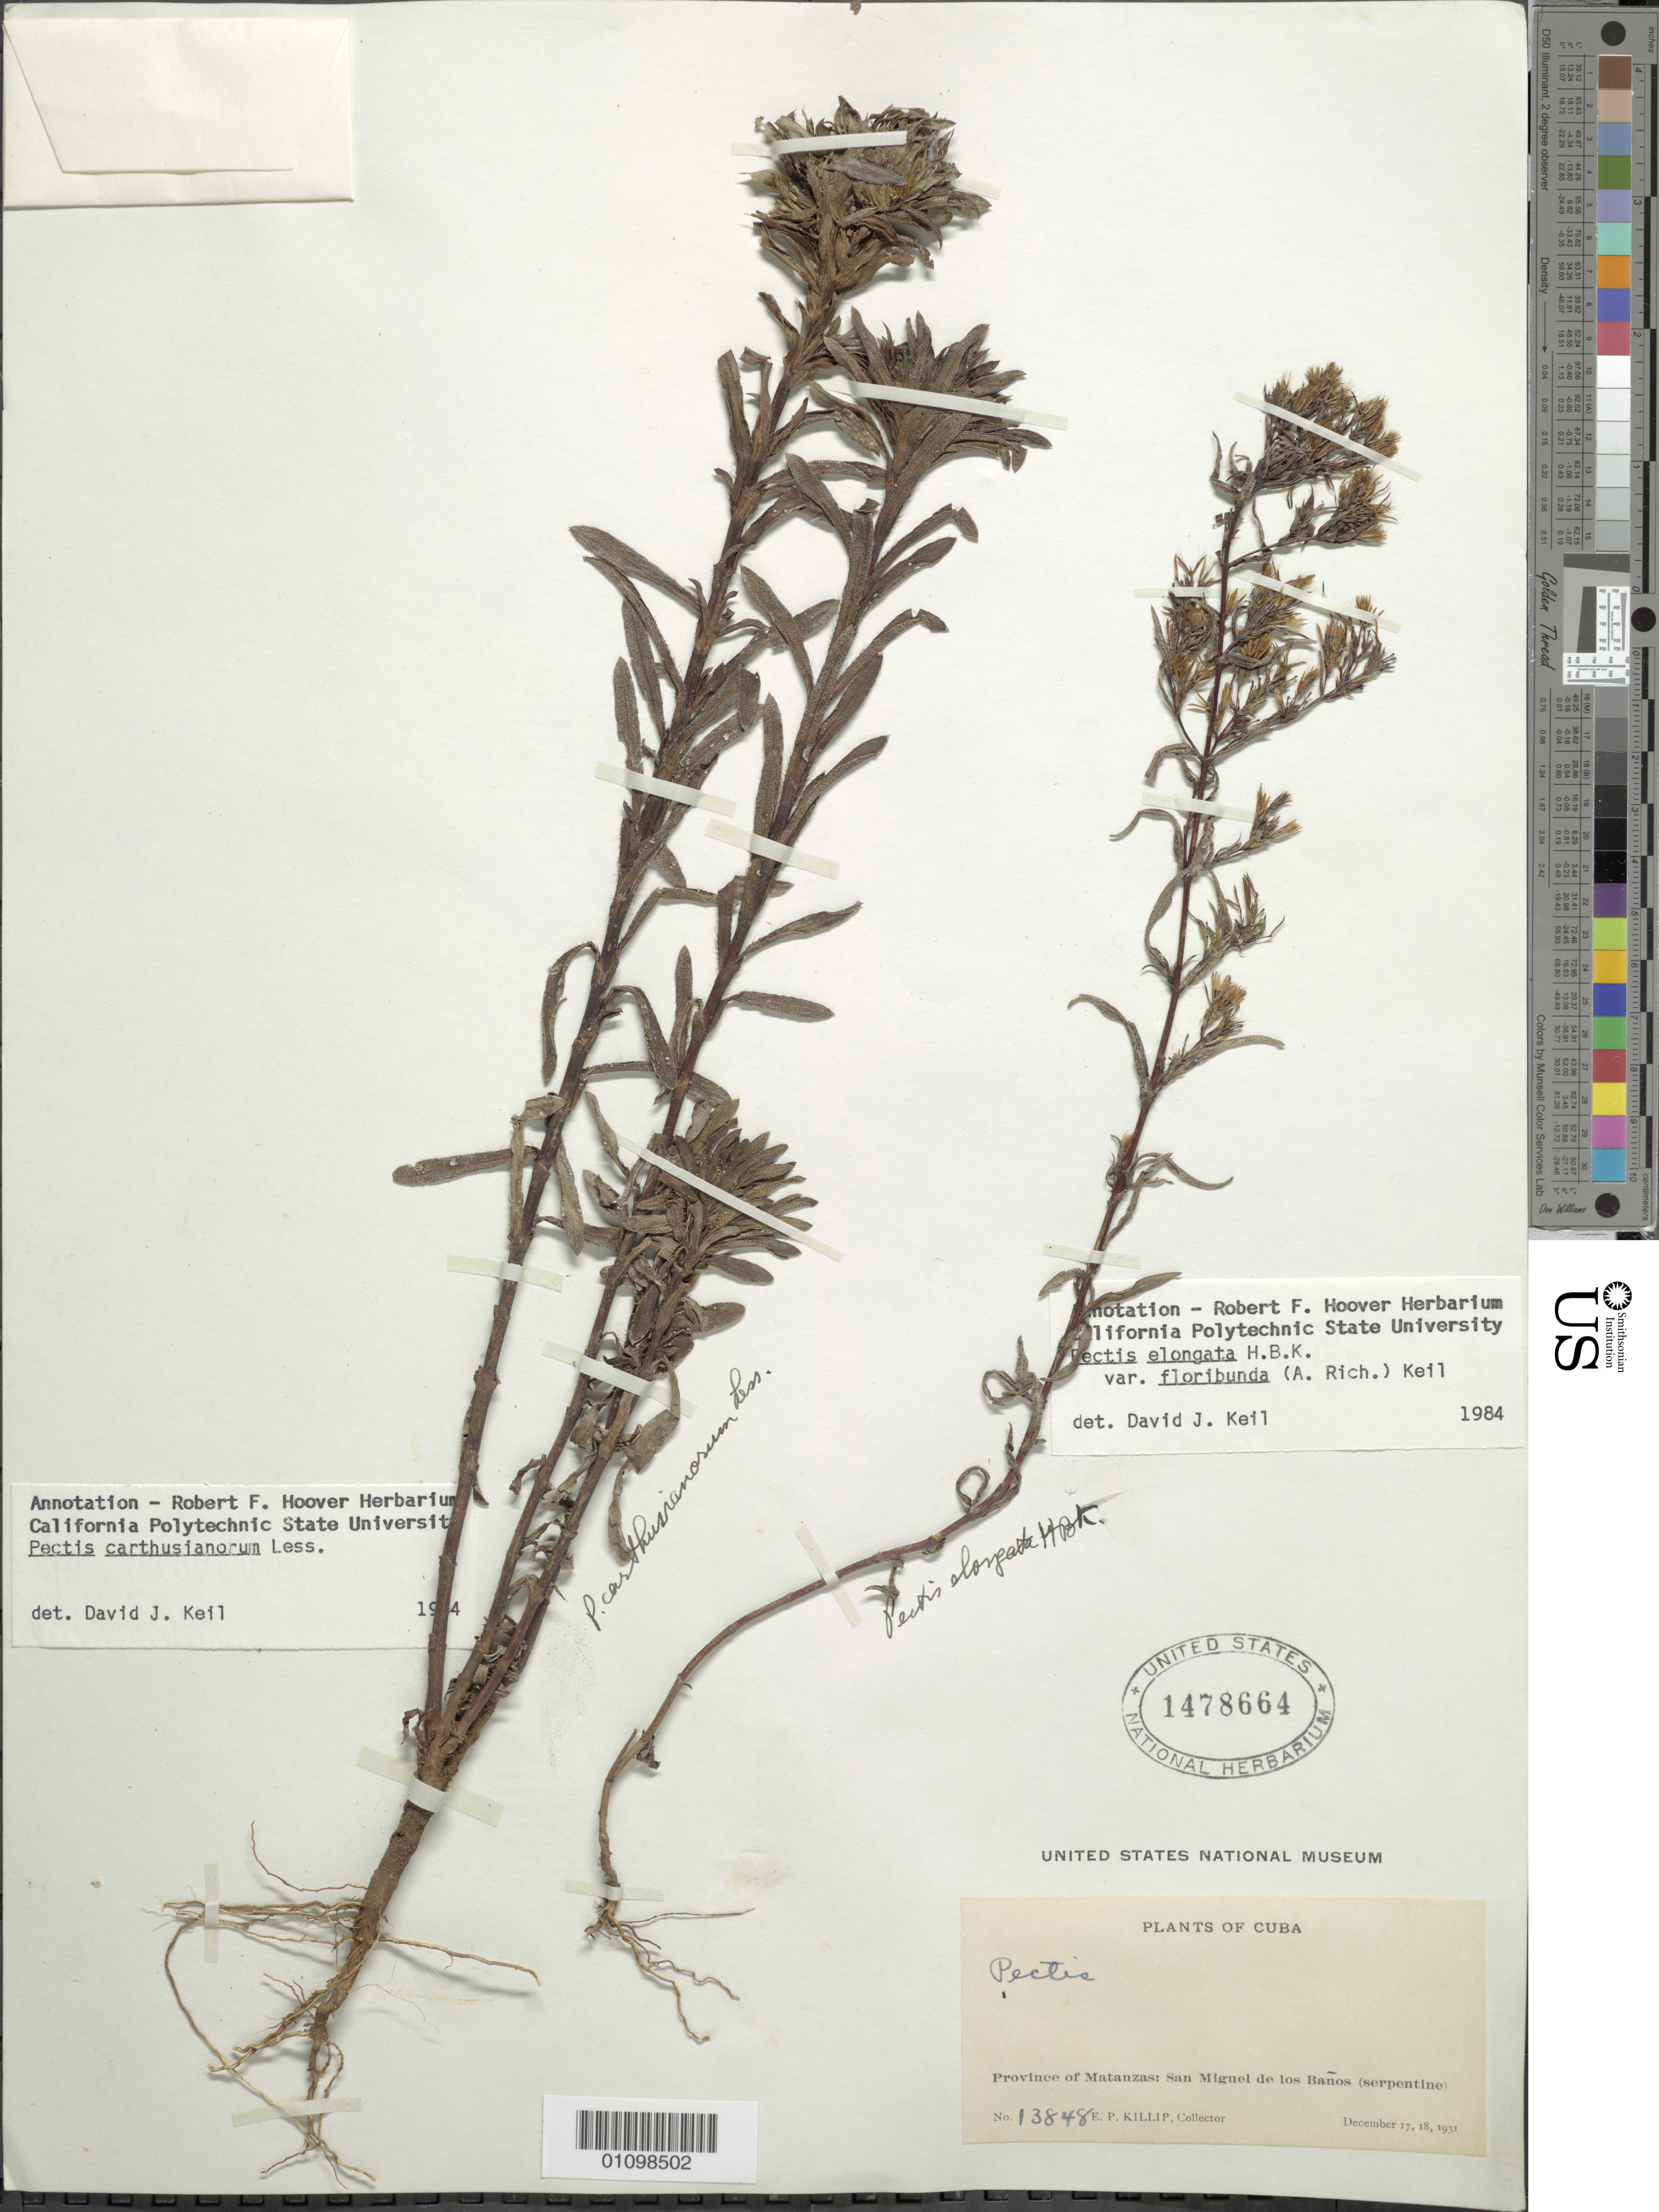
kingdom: Plantae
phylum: Tracheophyta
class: Magnoliopsida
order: Asterales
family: Asteraceae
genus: Pectis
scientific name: Pectis carthusianorum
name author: Less.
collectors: E. P. Killip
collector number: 13848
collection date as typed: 17 Dec 1931 to 18 Dec 1931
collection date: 1931-12-17/1931-12-18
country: Cuba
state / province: Matanzas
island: Cuba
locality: Matanzas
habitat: Province of Matanzas: San Miguel de los Banoos (serpentine)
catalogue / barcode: US 1478664